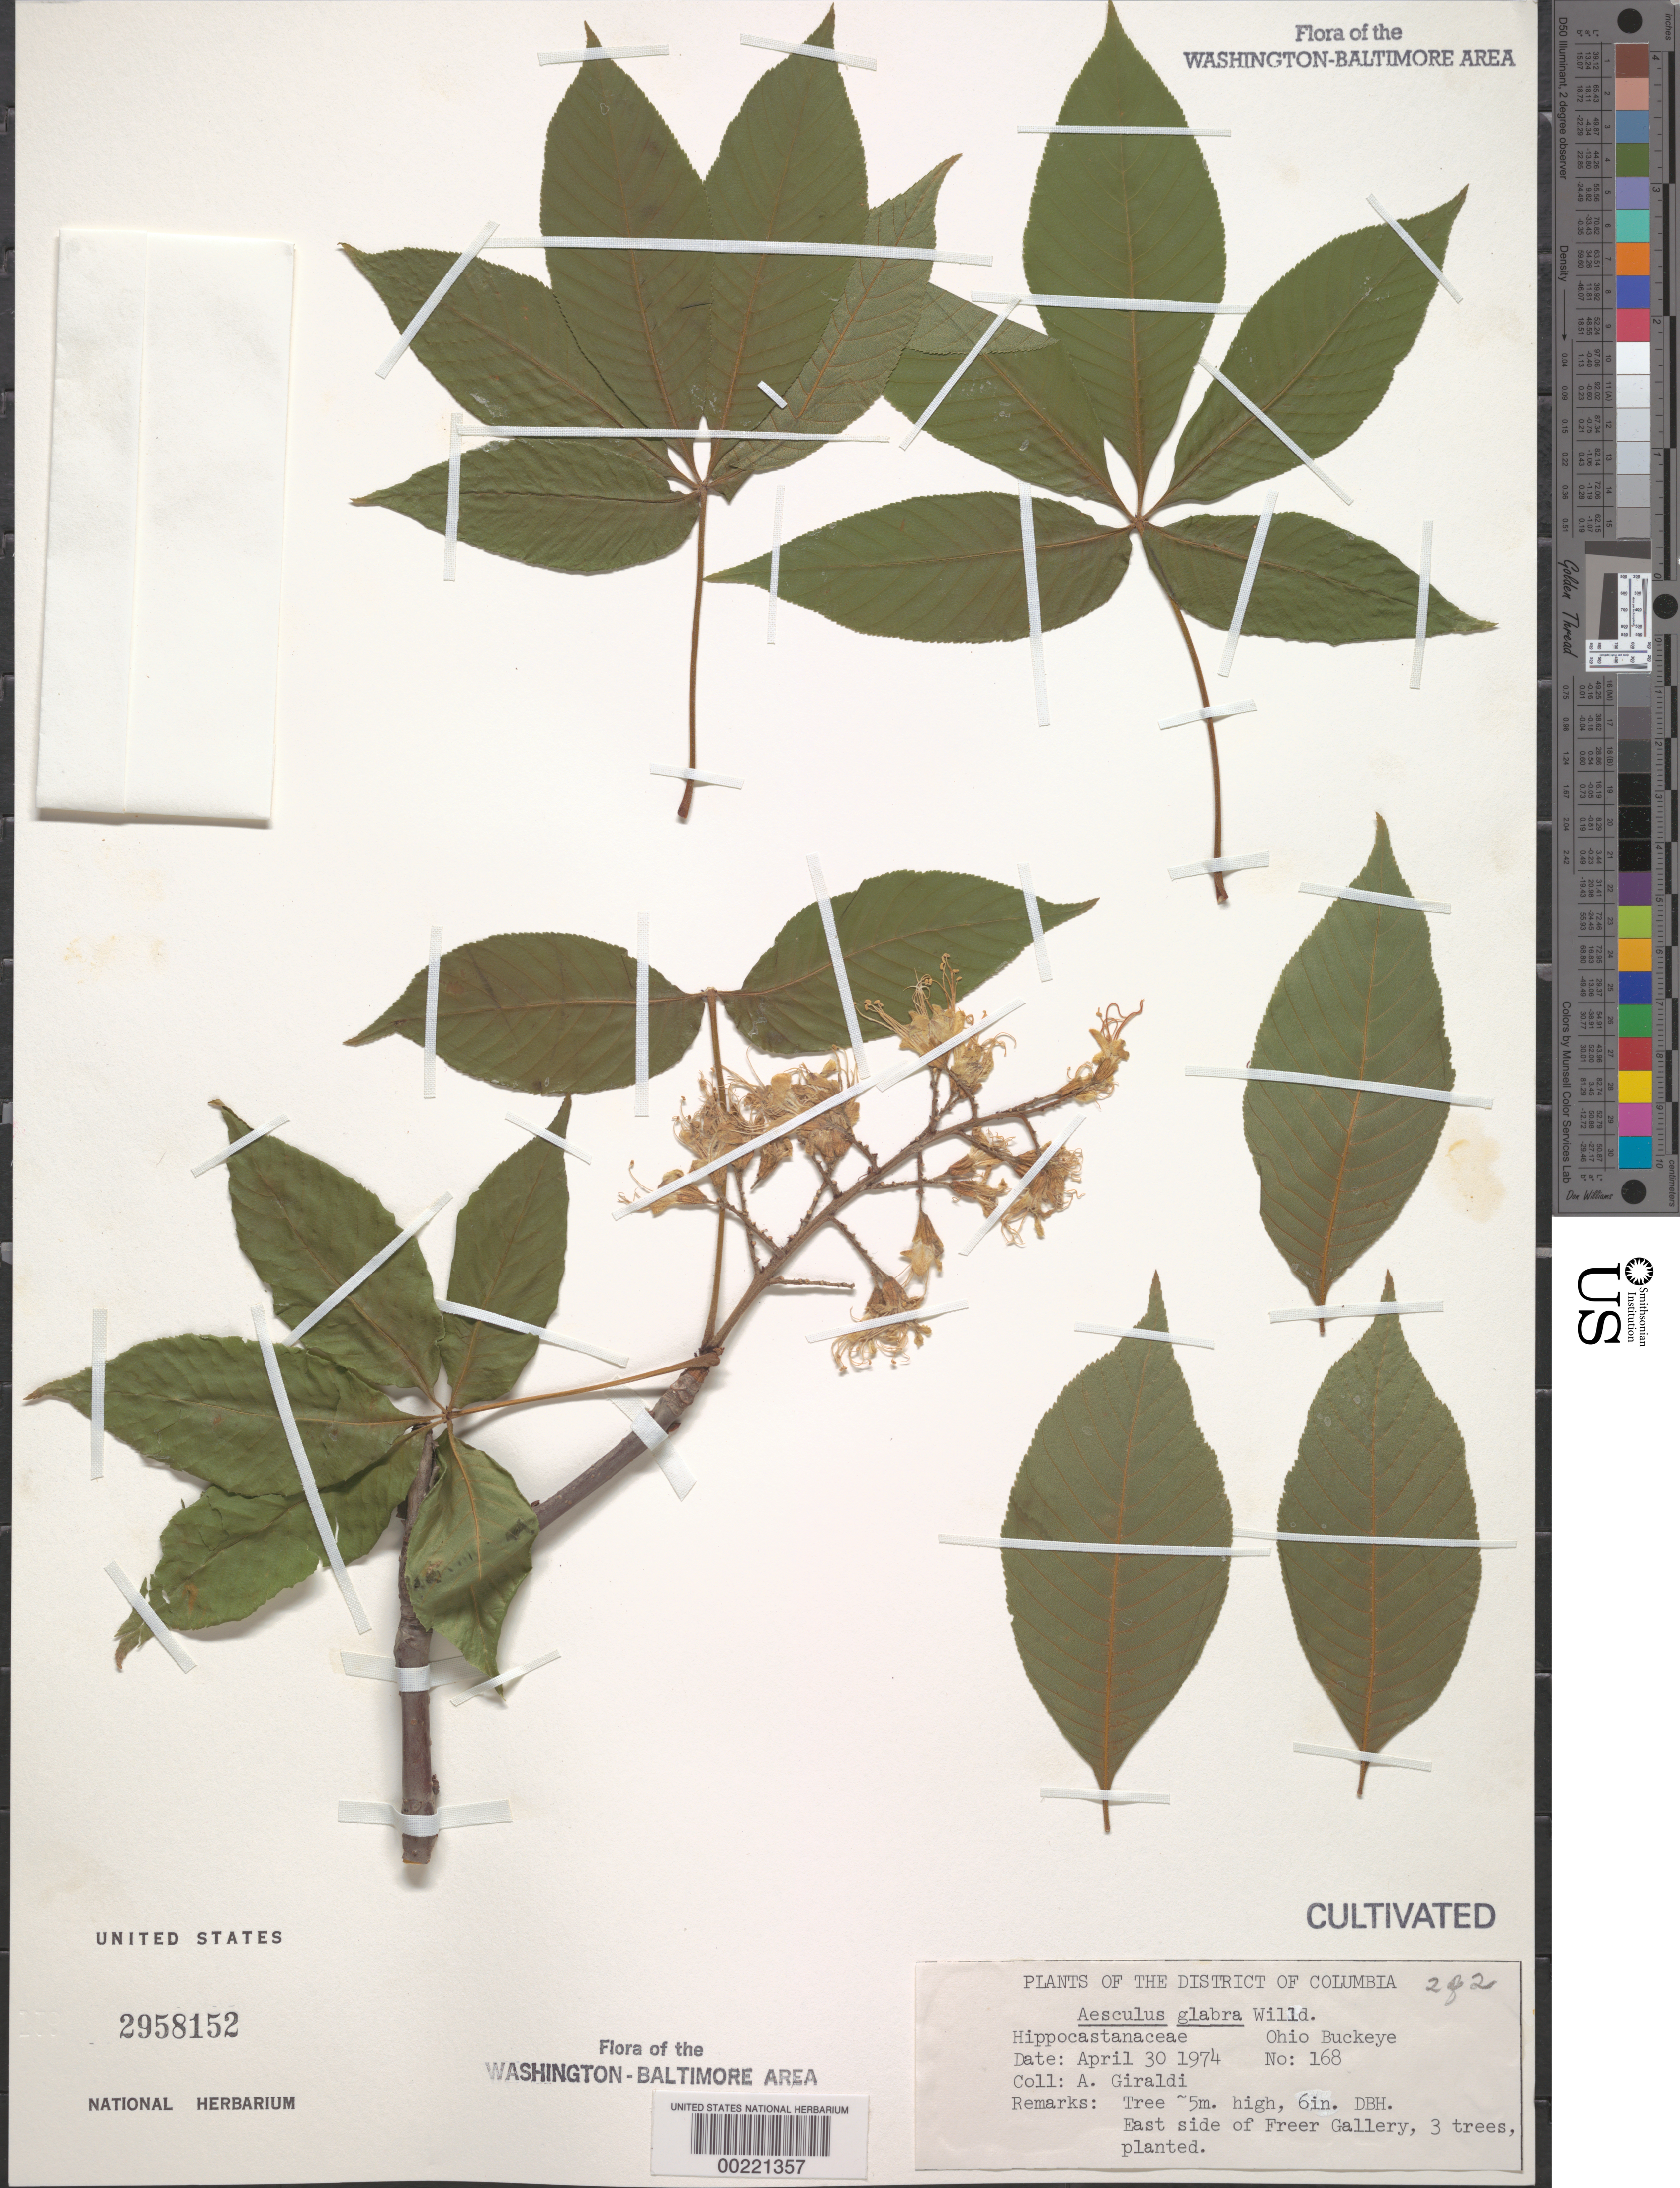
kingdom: Plantae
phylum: Tracheophyta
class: Magnoliopsida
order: Sapindales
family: Sapindaceae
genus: Aesculus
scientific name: Aesculus glabra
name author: Willd.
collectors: A. Giraldi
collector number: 168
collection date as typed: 30 Apr 1974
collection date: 1974-04-30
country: United States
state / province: District of Columbia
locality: E side of Freer Gallery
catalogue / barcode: US 2958152